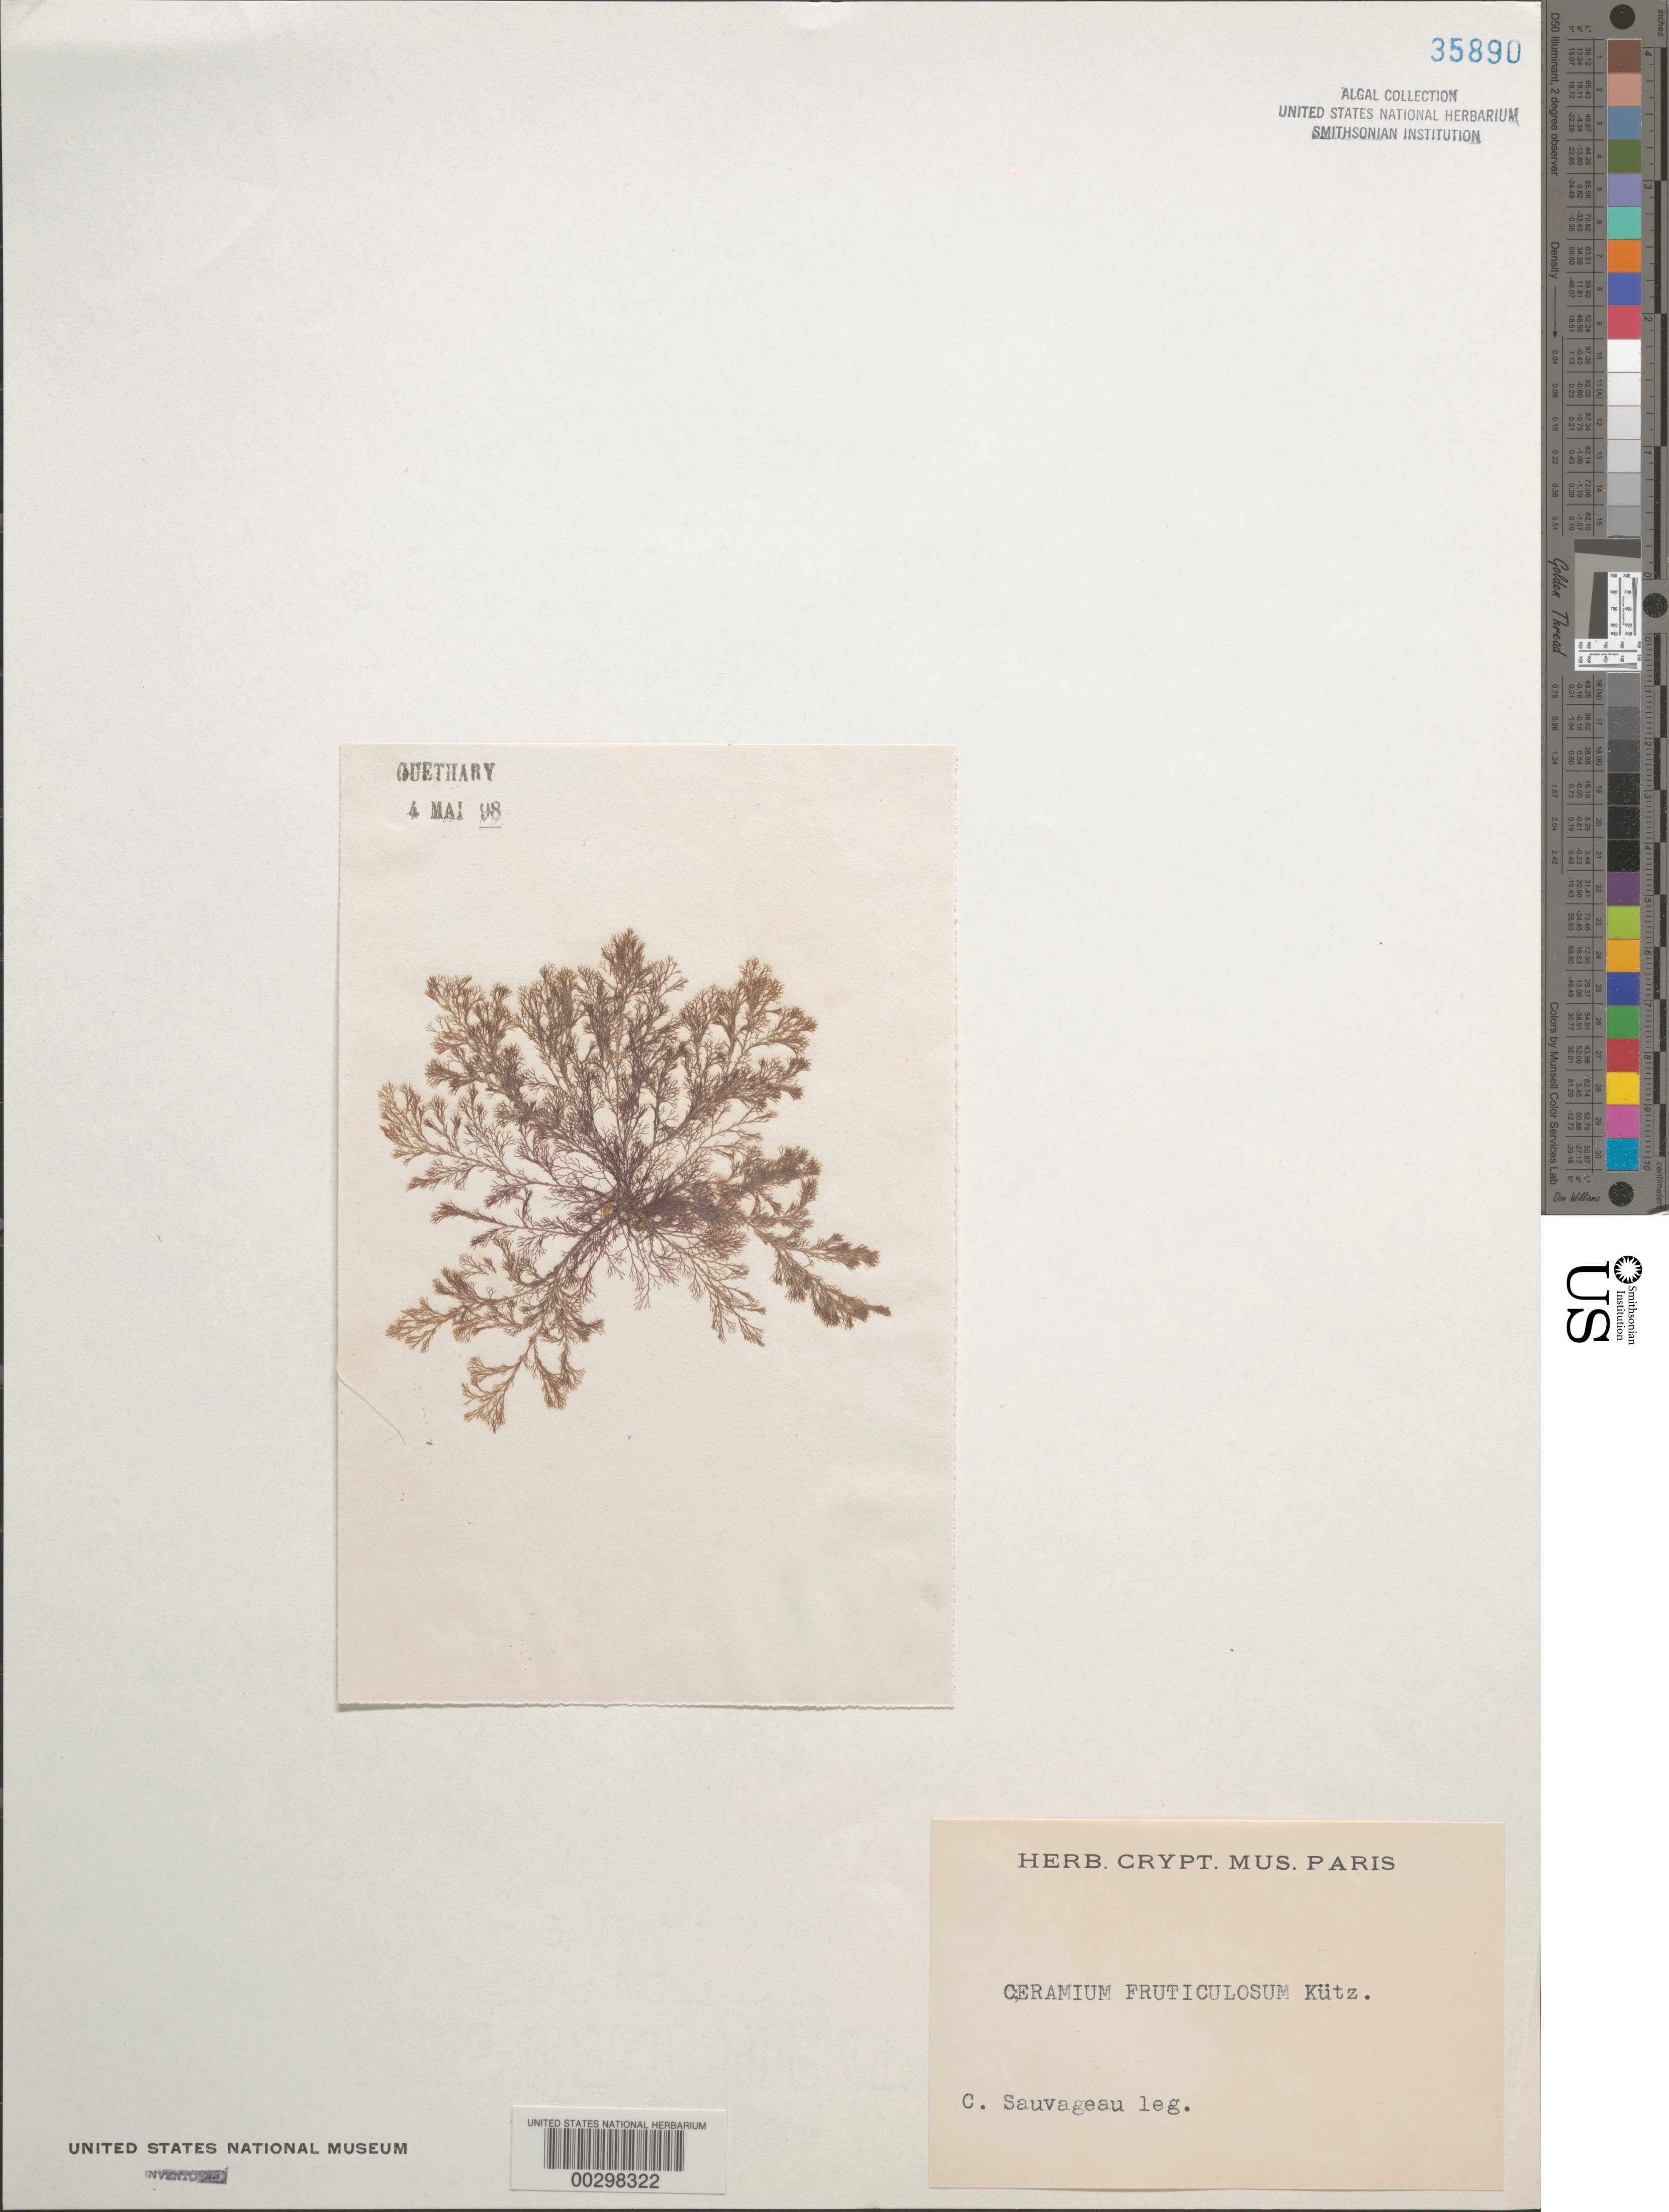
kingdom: Plantae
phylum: Rhodophyta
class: Florideophyceae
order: Ceramiales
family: Ceramiaceae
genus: Ceramium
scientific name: Ceramium fruticulosum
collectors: C. F. Sauvageau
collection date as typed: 04 May 1898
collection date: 1898-05-04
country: France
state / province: Nouvelle-Aquitaine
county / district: Pyrénées-Atlantiques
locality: Guethary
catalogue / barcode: US 35890